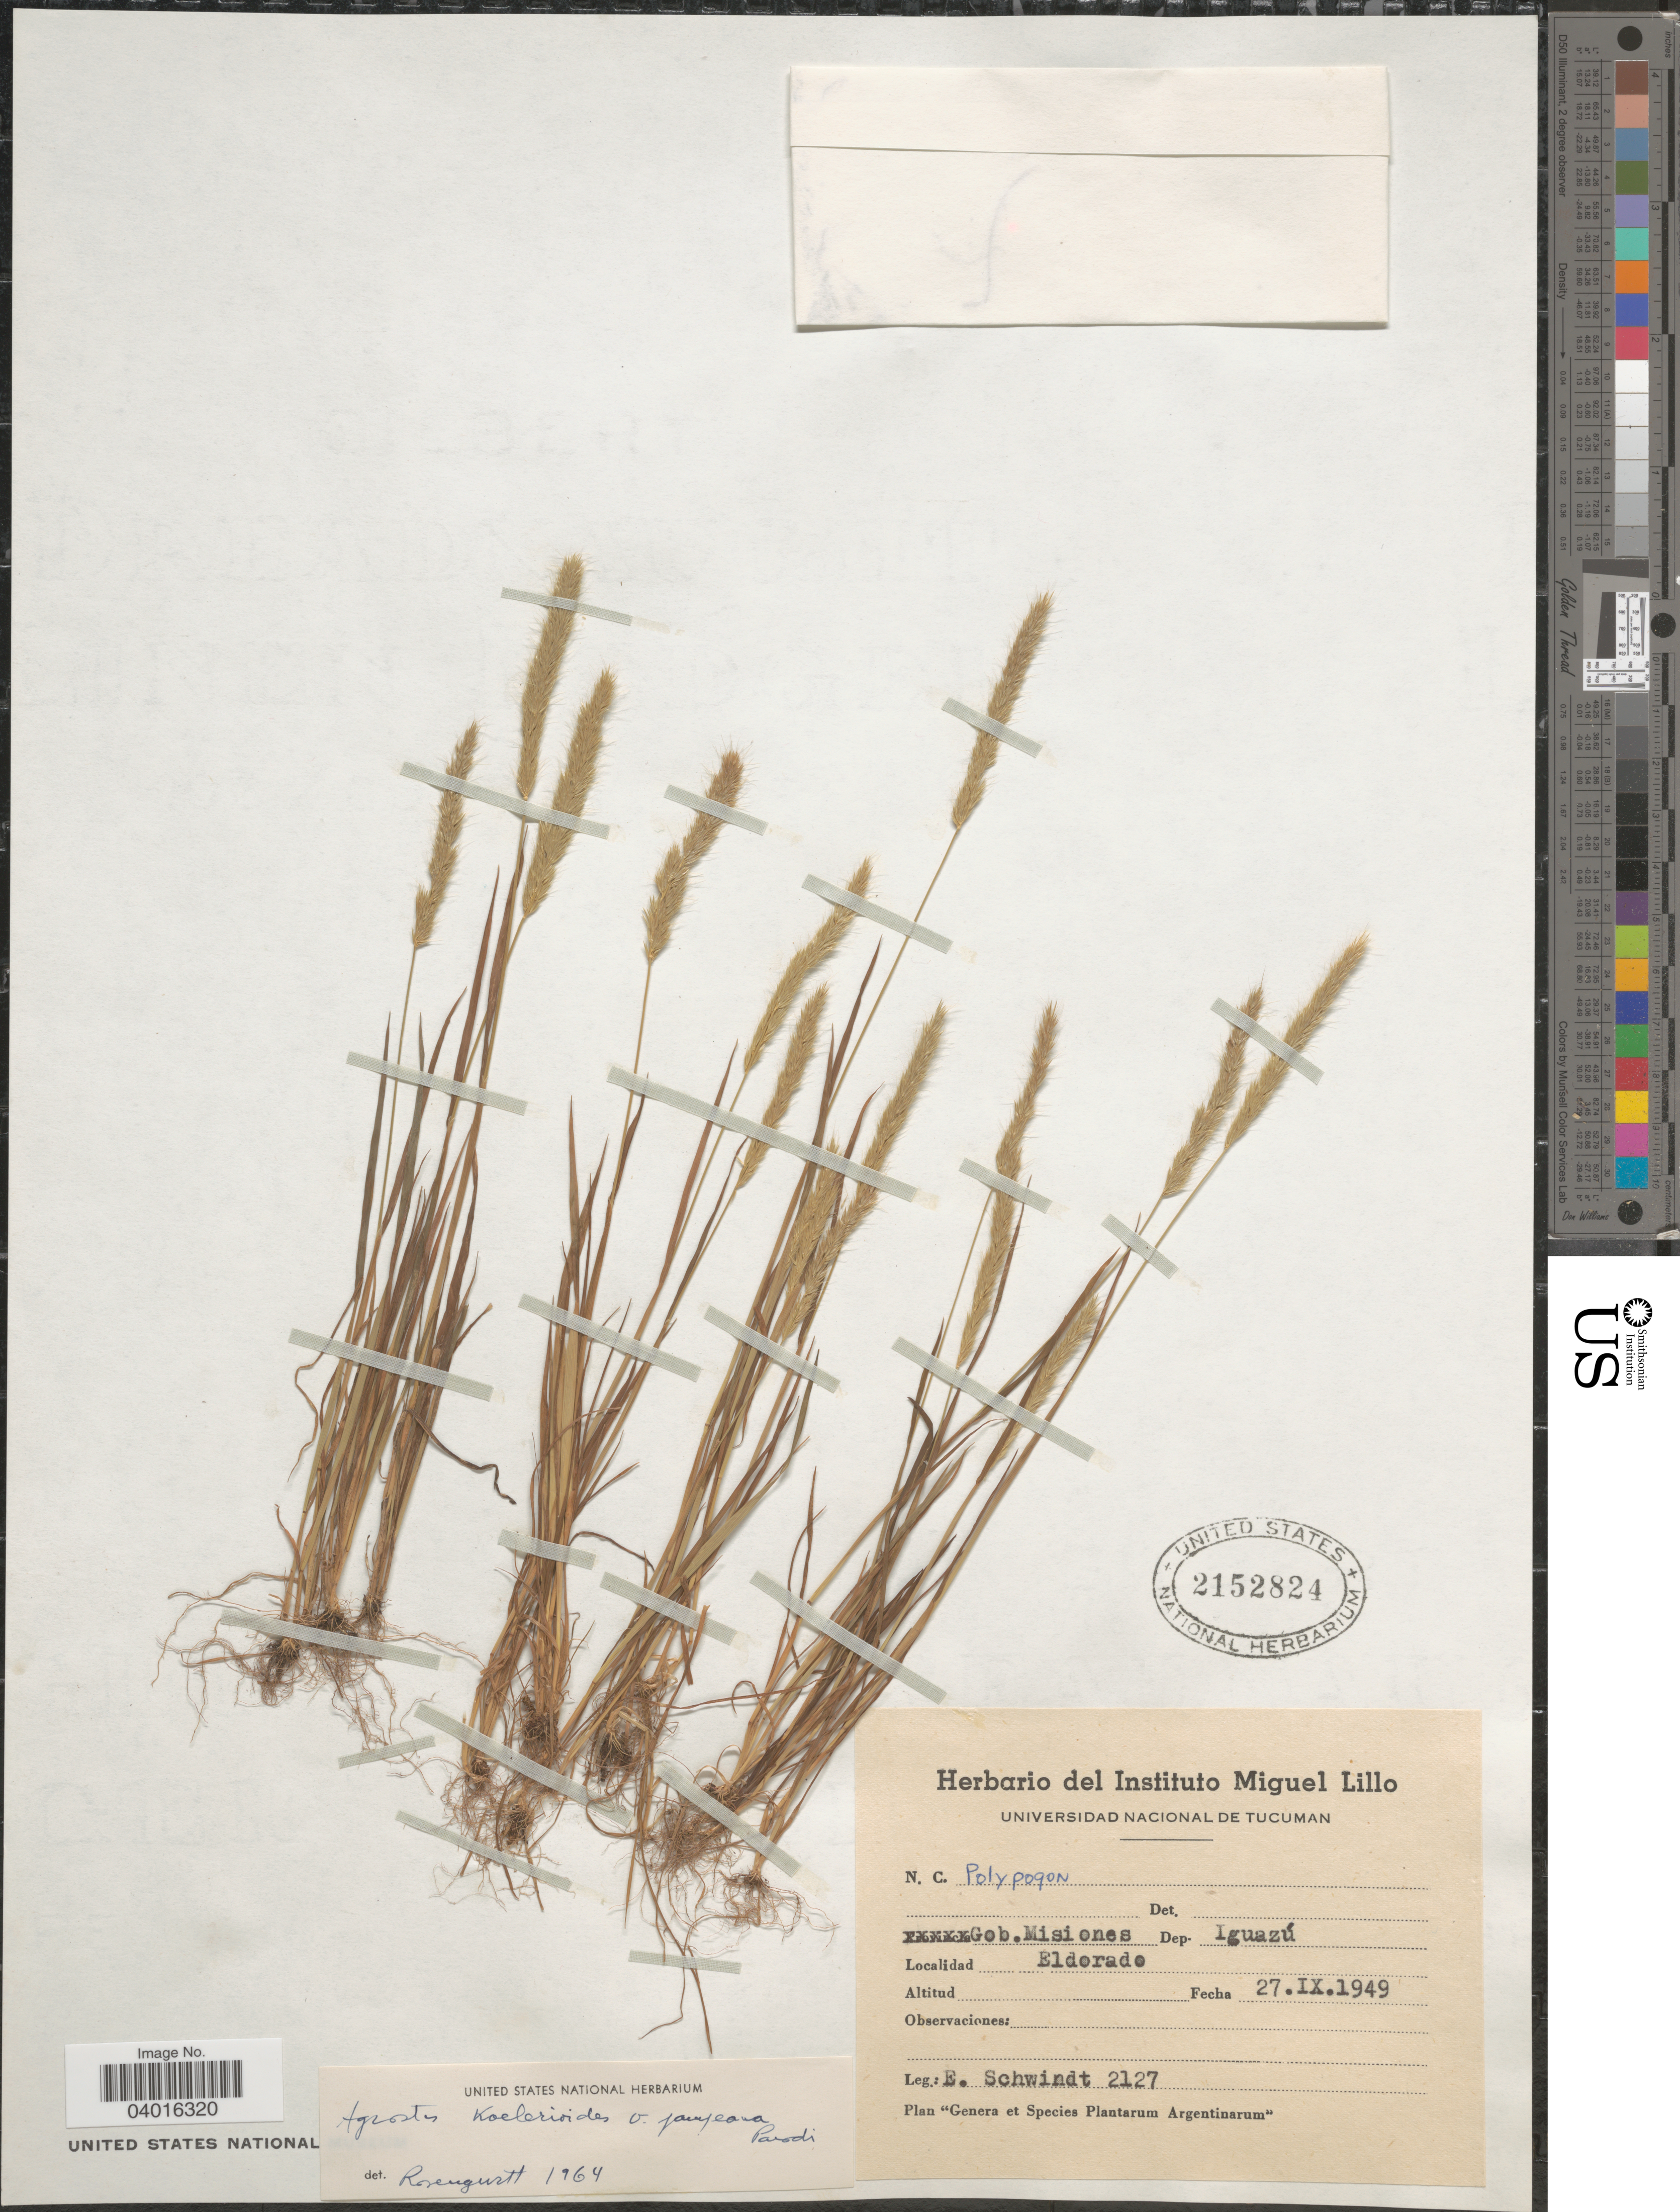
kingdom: Plantae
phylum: Tracheophyta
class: Liliopsida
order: Poales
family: Poaceae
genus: Bromidium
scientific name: Bromidium tandilense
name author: (Kuntze) Rúgolo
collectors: E. Schwindt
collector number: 2127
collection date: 1949-09-27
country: Argentina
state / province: Misiones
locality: Gob. Misiones. Dep. Iguazú. Eldorado.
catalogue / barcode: US 2152824